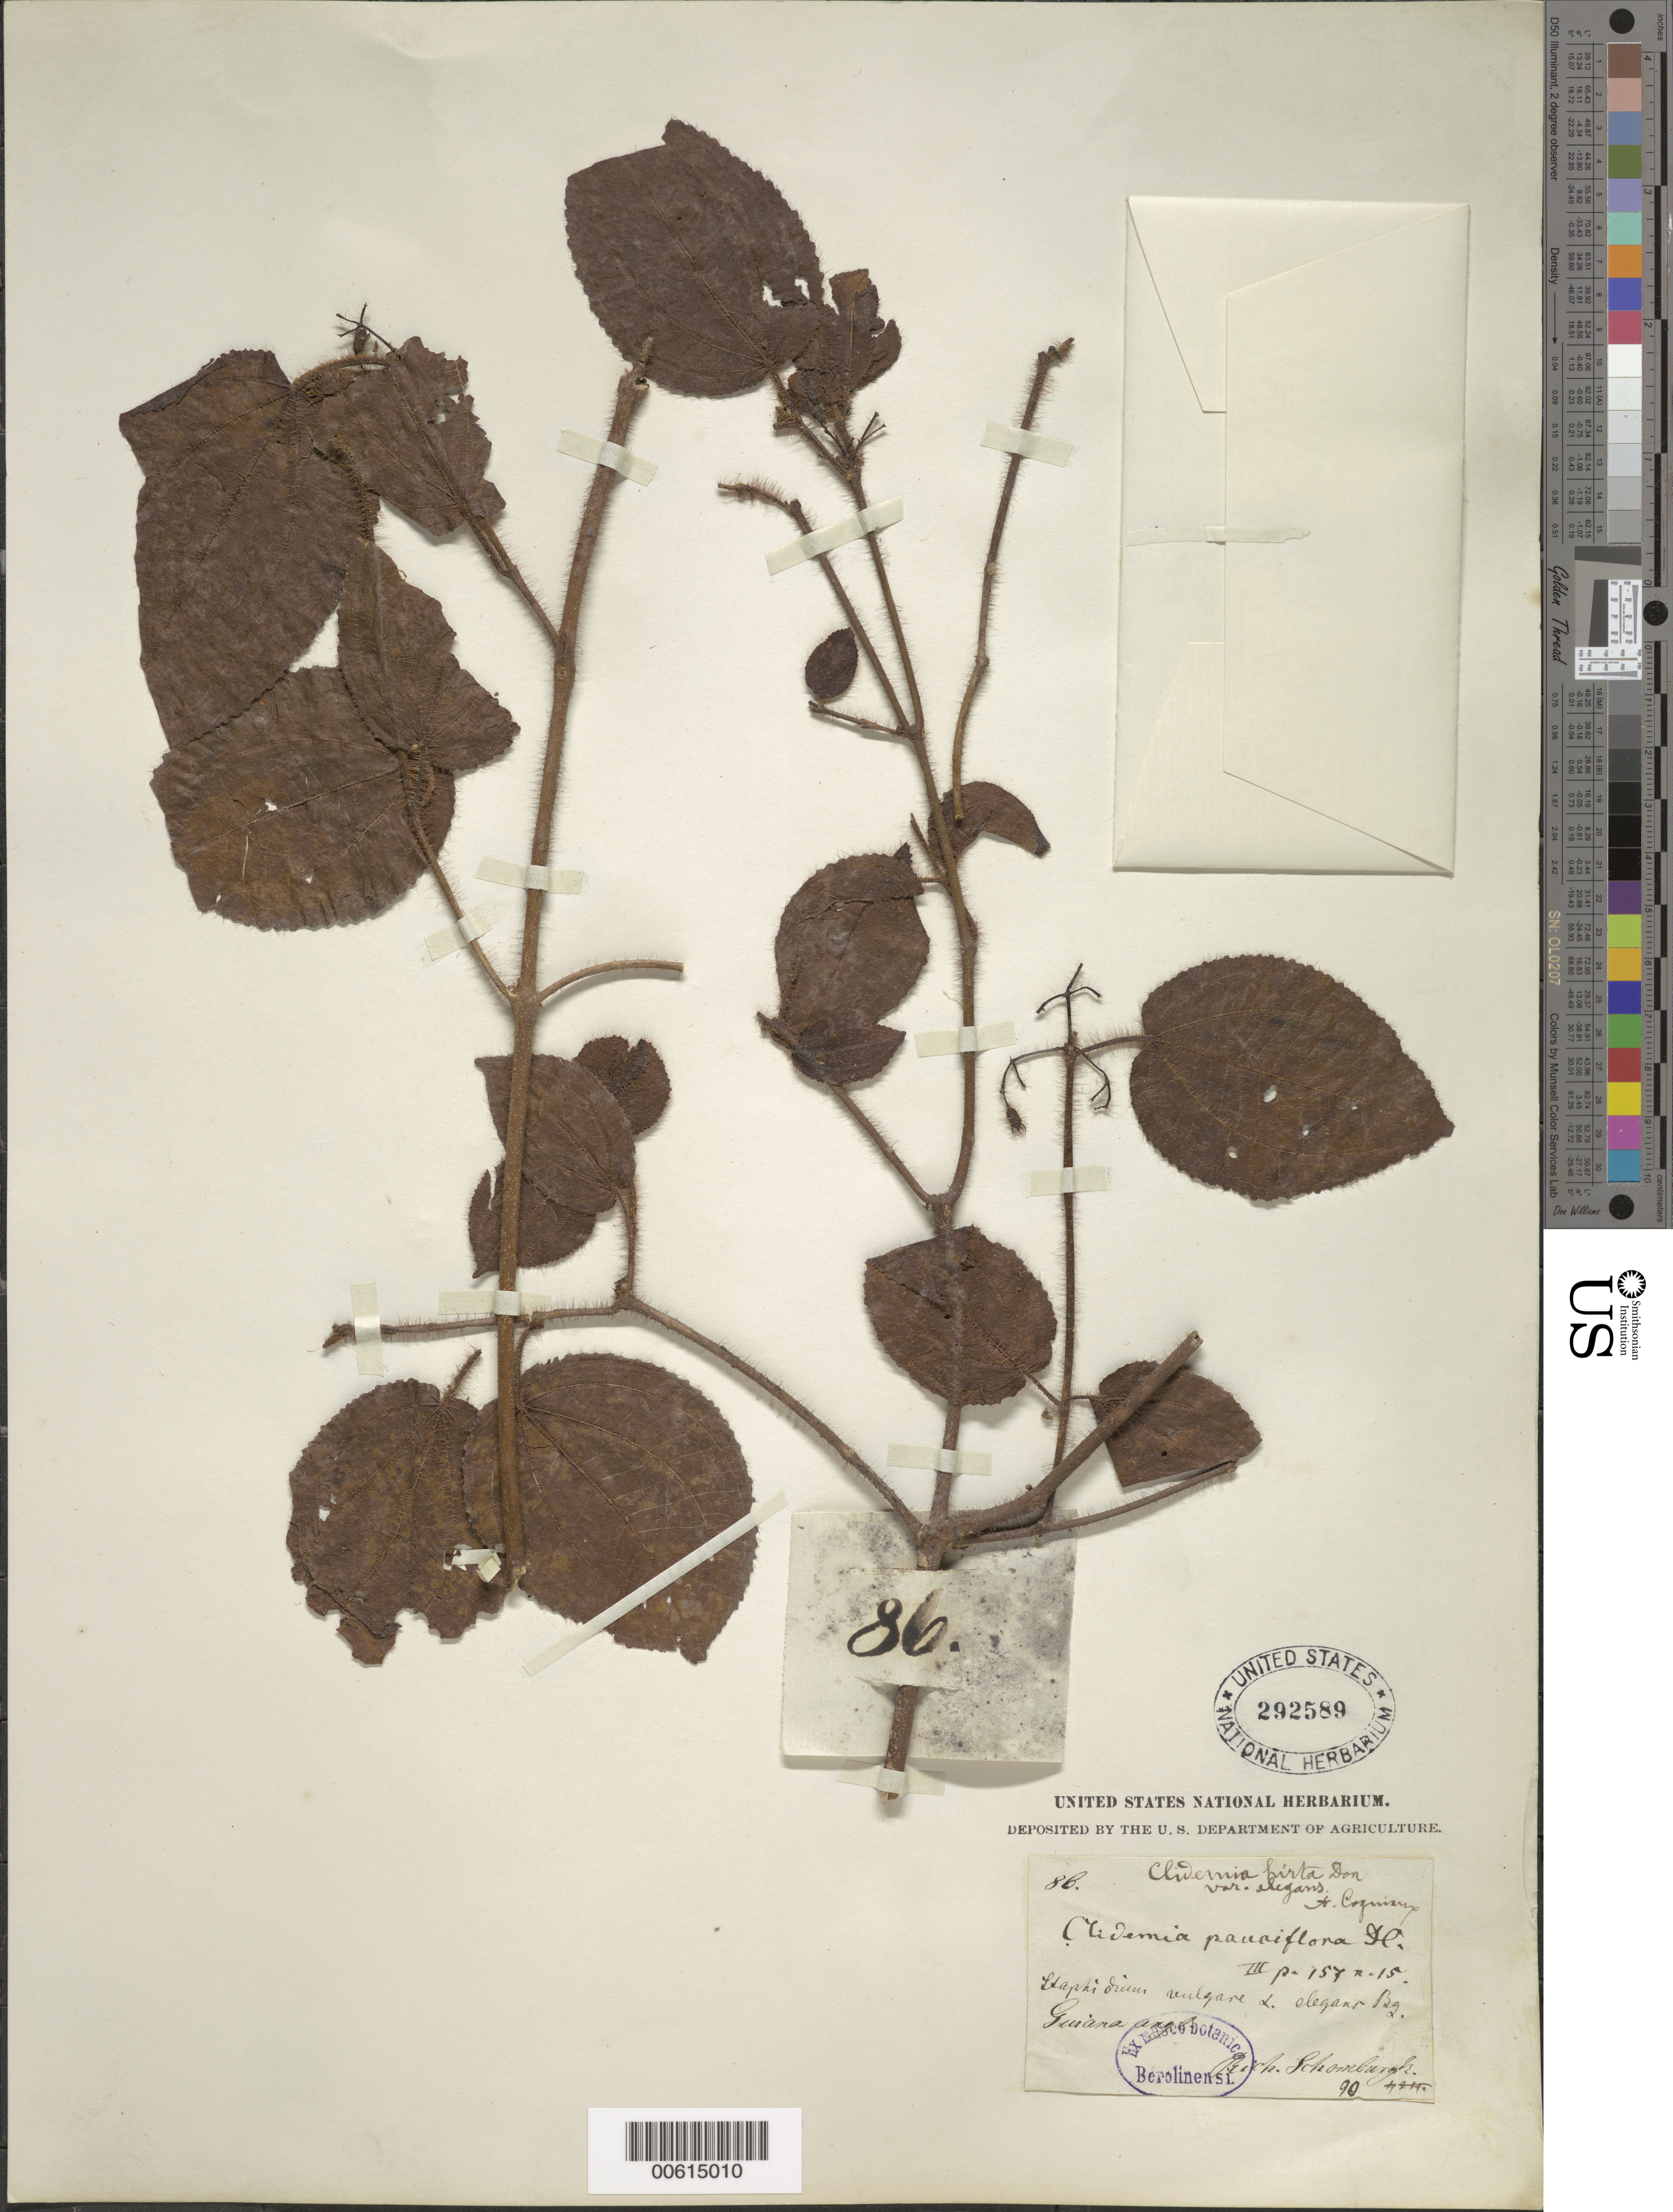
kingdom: Plantae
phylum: Tracheophyta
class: Magnoliopsida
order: Myrtales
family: Melastomataceae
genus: Clidemia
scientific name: Clidemia hirta var. elegans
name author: (Aubl.) Griseb.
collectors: M. R. Schomburgk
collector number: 86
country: Guyana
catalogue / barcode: US 292589